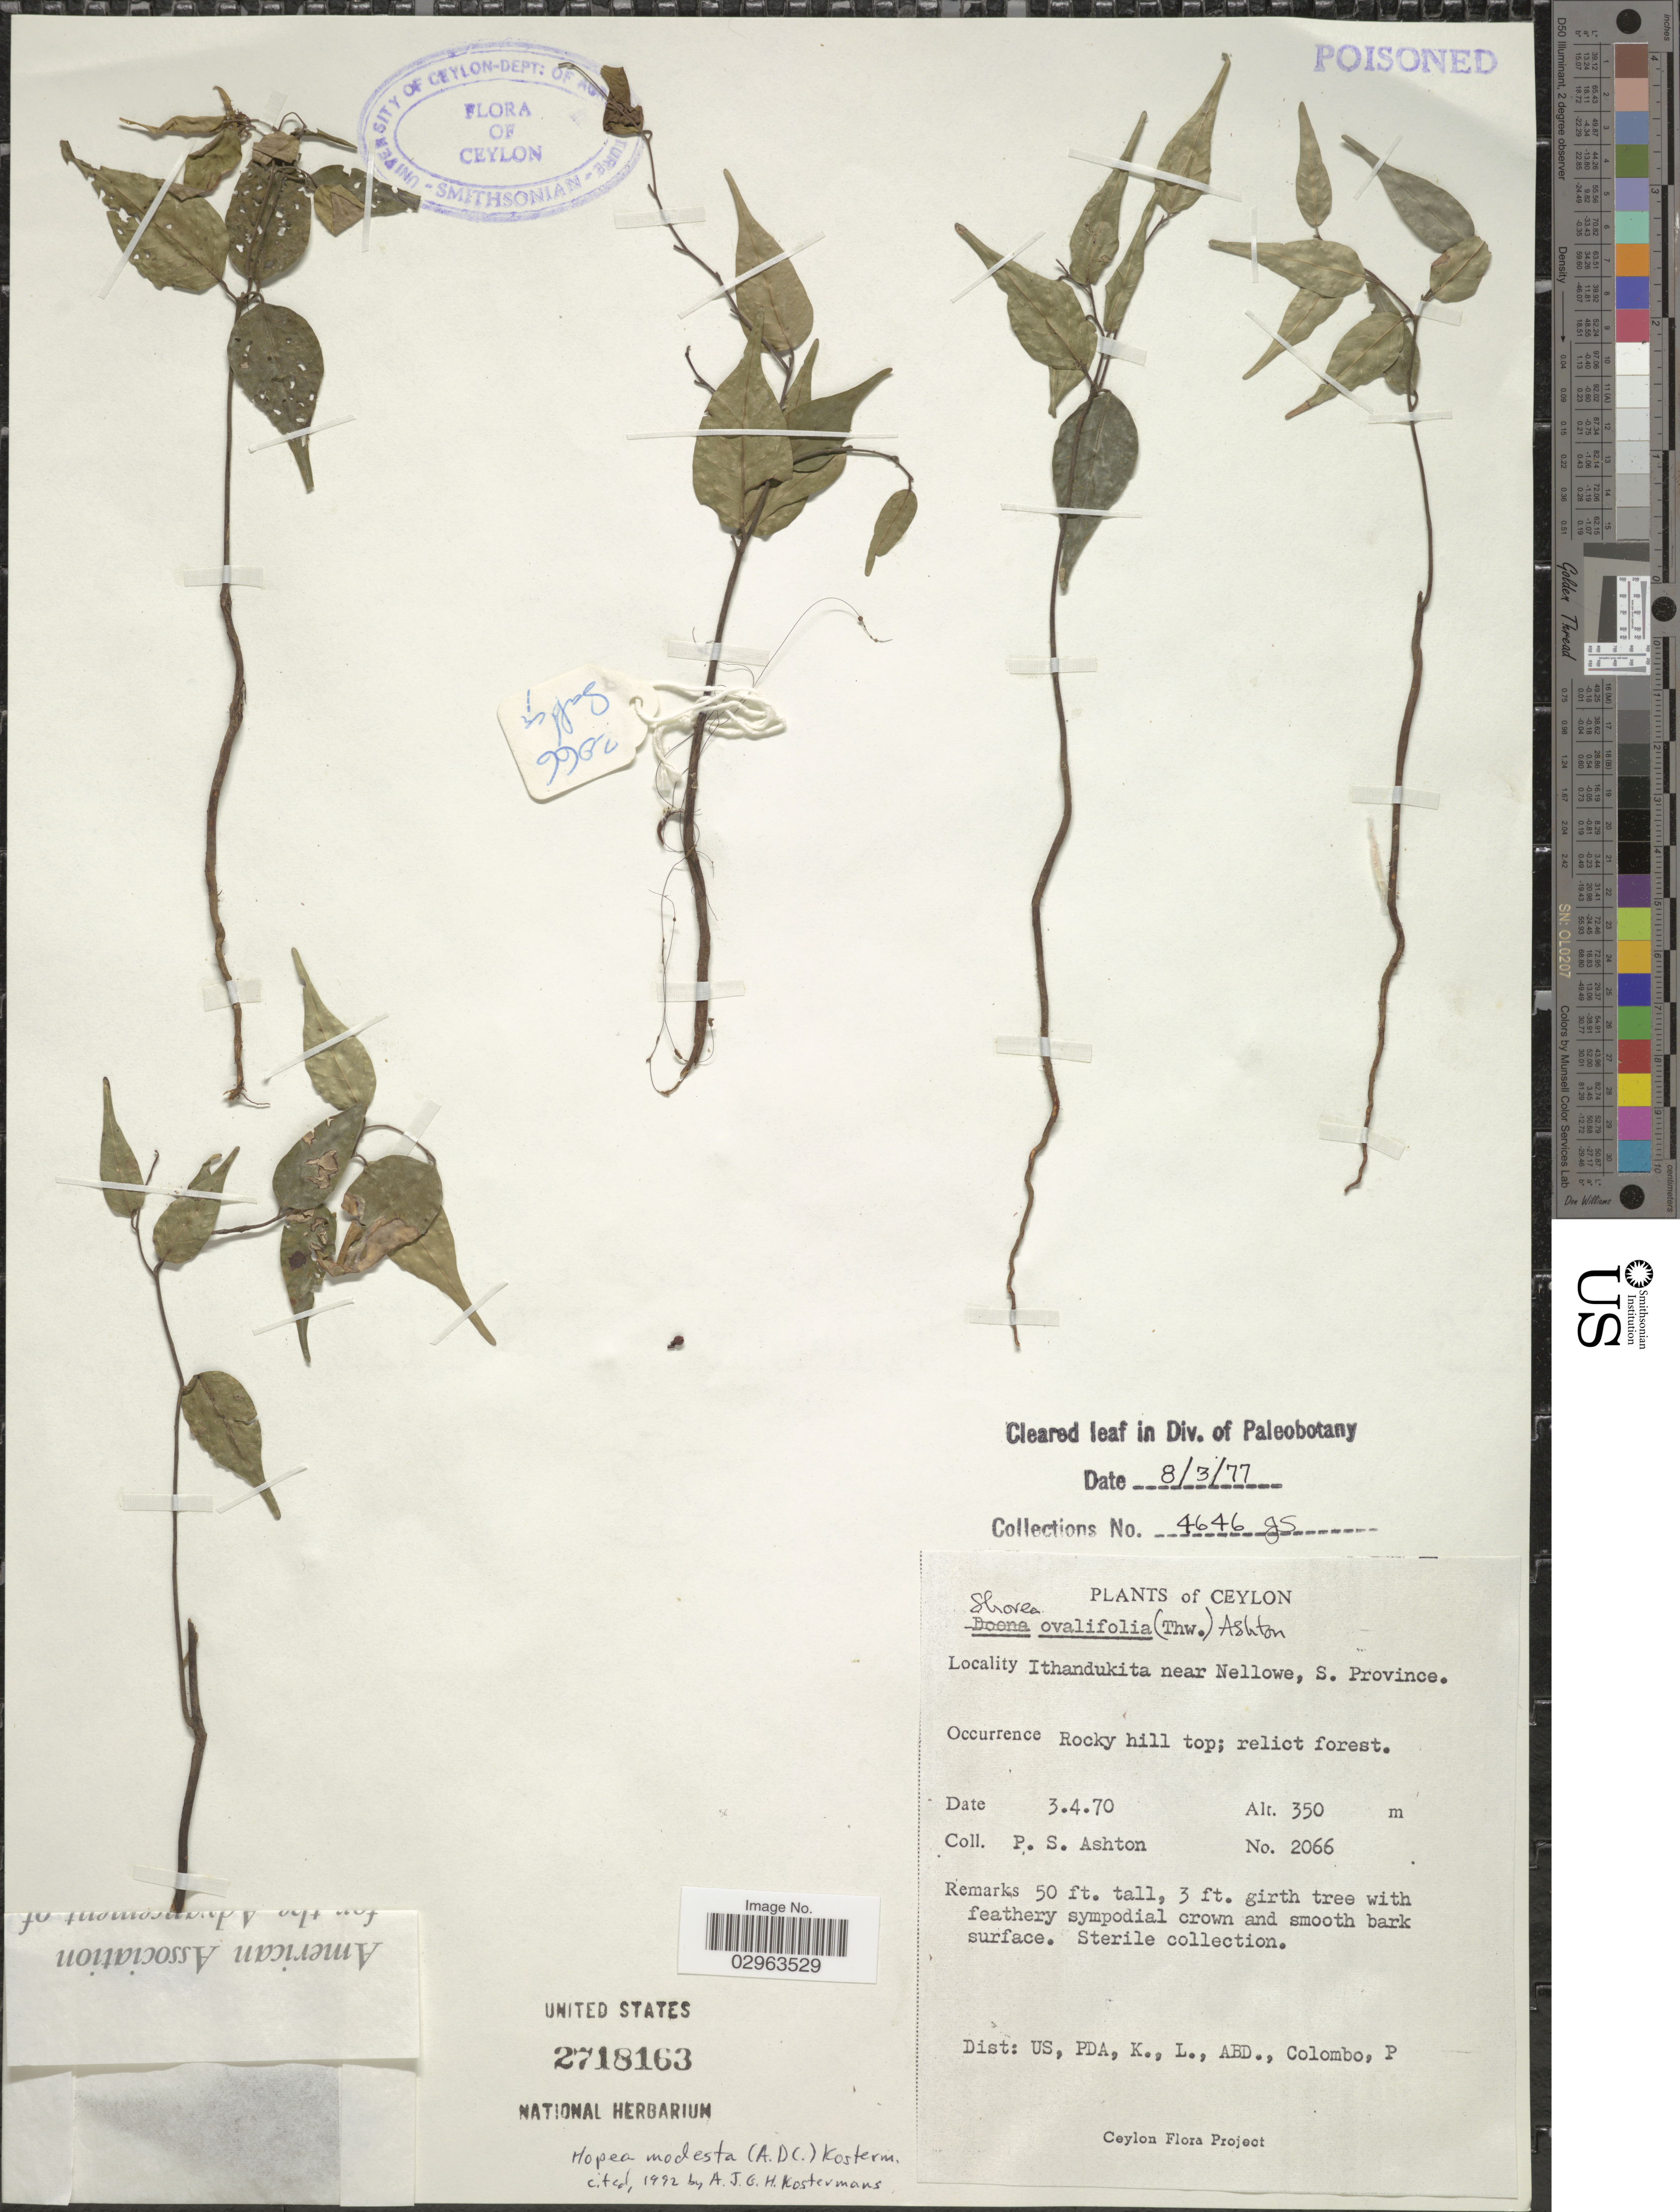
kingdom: Plantae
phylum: Tracheophyta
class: Magnoliopsida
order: Malvales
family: Dipterocarpaceae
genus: Hopea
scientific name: Hopea modesta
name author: Thwaites ex A. DC.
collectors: P. S. Ashton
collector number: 2066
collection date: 1970-04-03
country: Sri Lanka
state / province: Southern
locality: Ceylon. Ithandukita near Nellowe, S. Province.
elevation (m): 350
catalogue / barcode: US 2718163